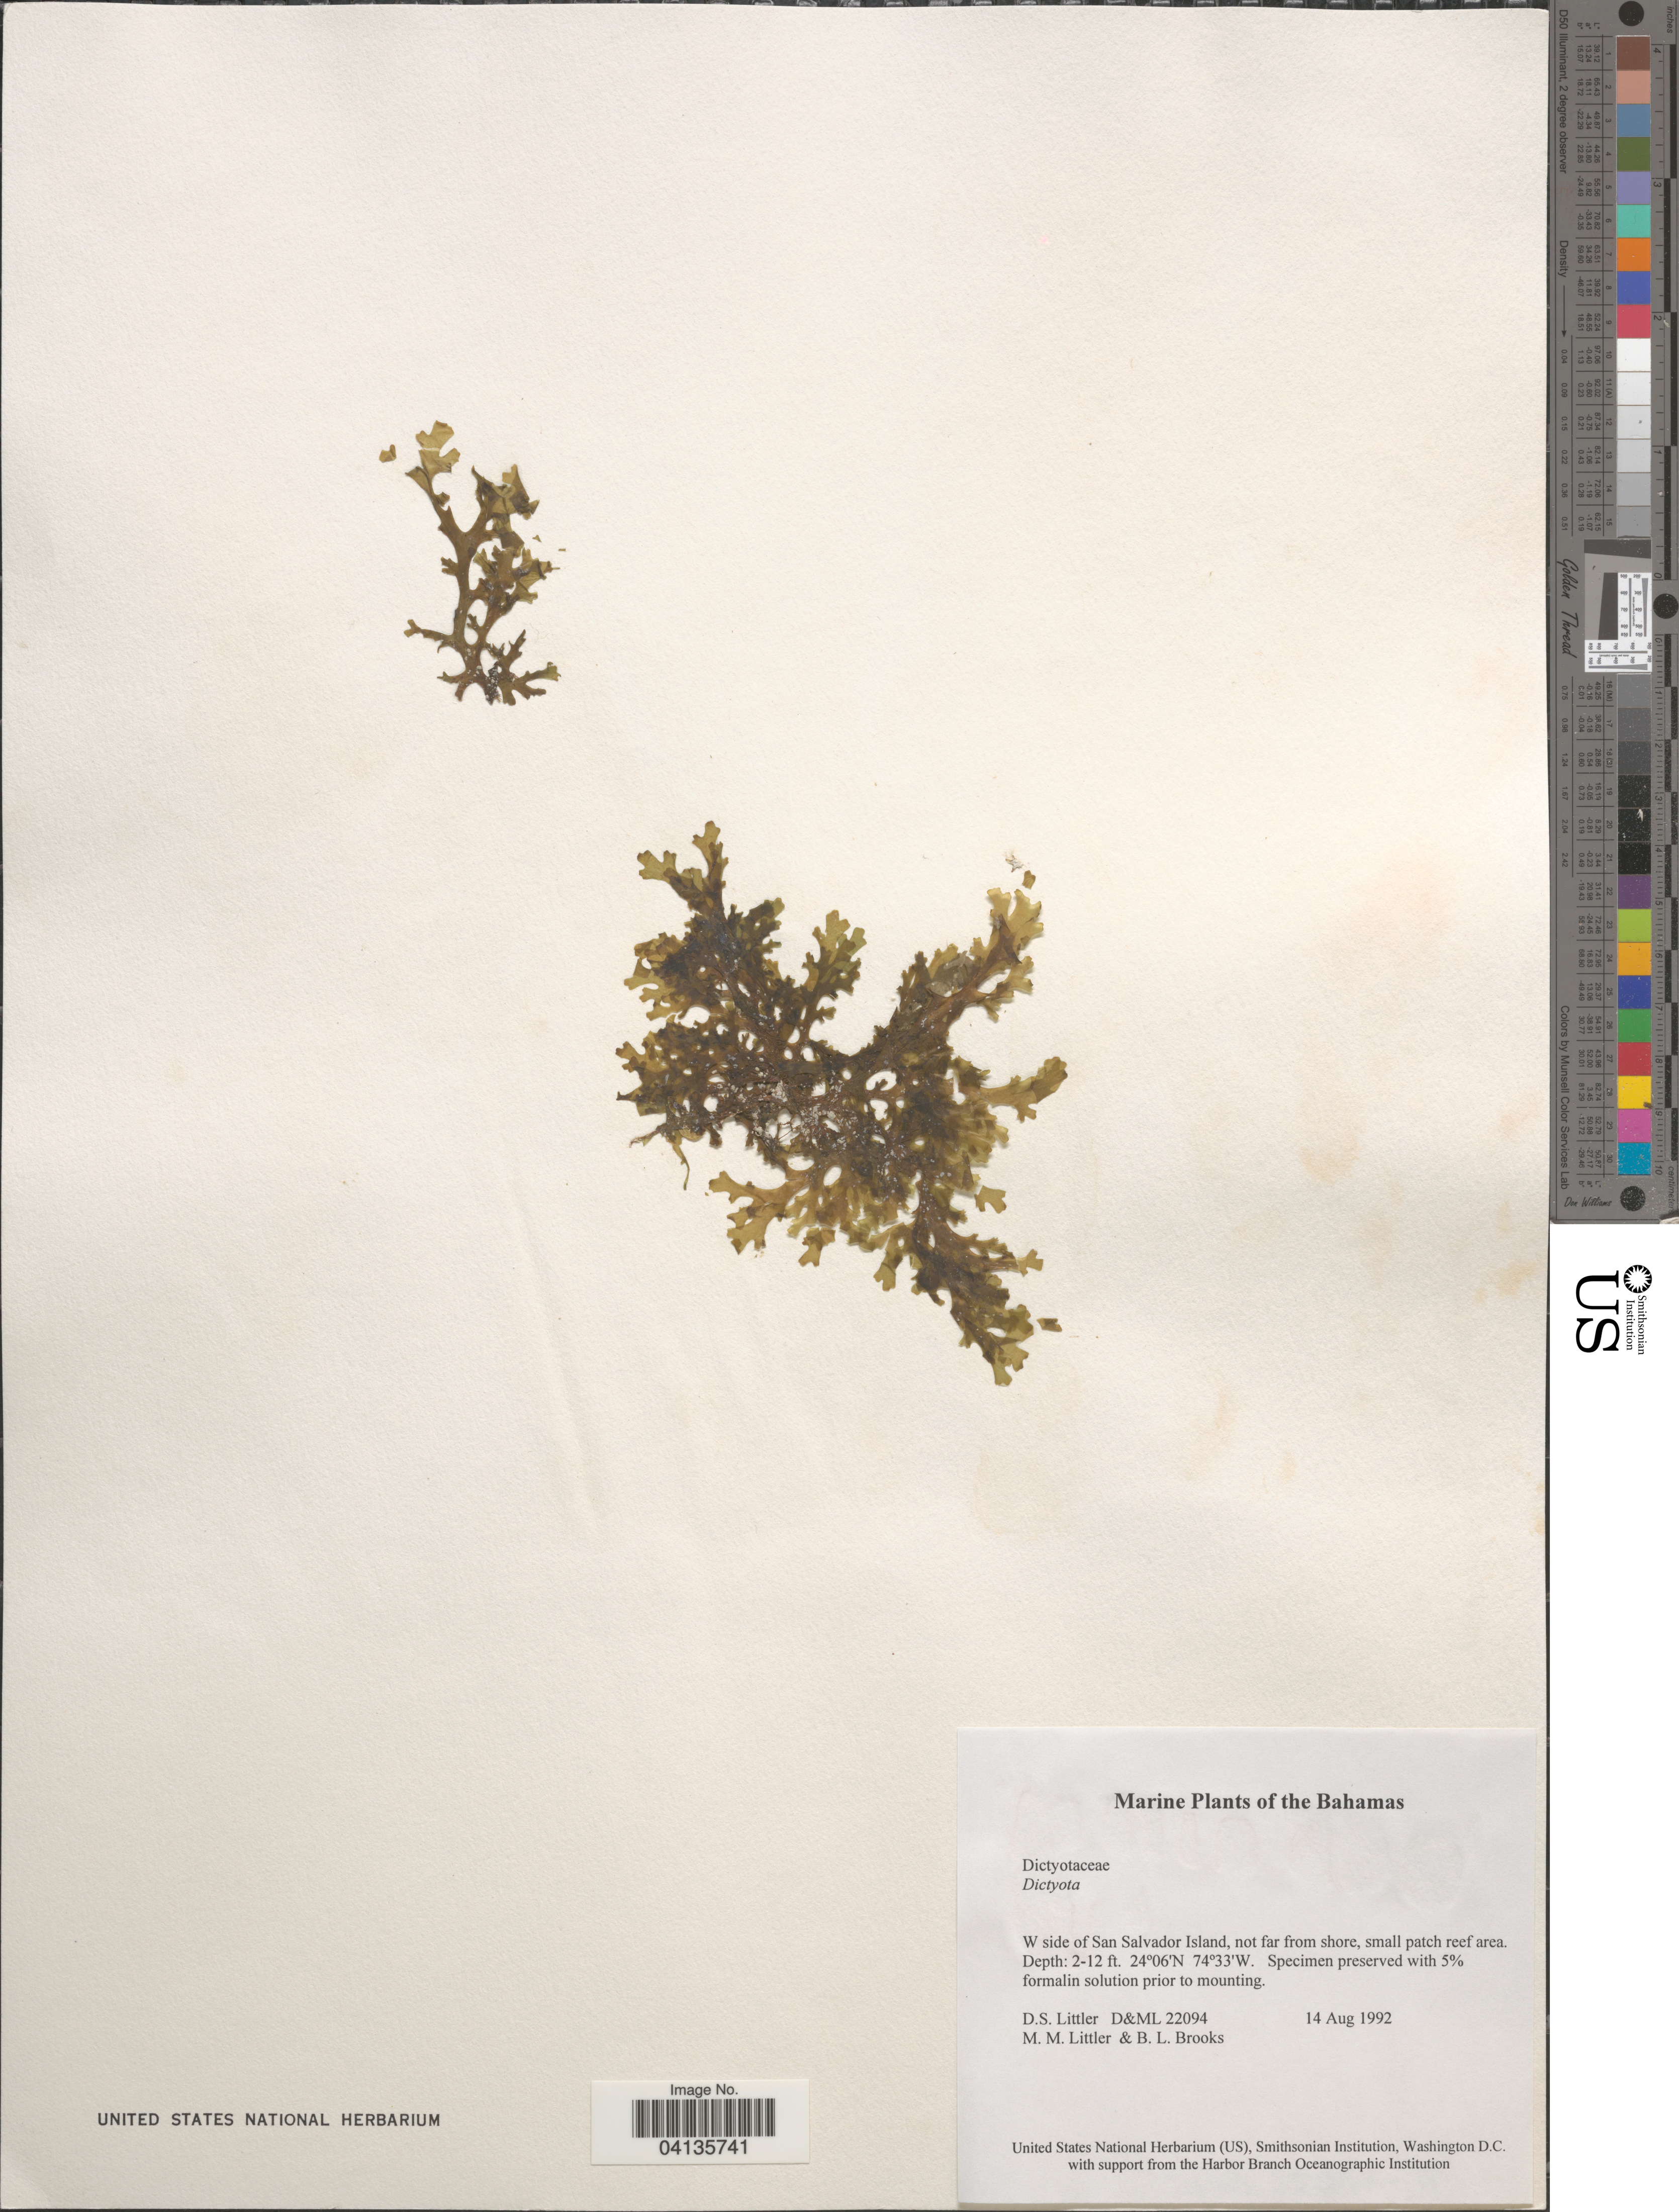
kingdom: Chromista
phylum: Ochrophyta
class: Phaeophyceae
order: Dictyotales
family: Dictyotaceae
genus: Dictyota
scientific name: Dictyota sp.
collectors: D. S. Littler & B. Brooks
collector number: D&ML22094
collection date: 1992-08-14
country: Bahamas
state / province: San Salvador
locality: W side of San Salvador Island, not far from shore, small patch reef area.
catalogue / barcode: US 238566